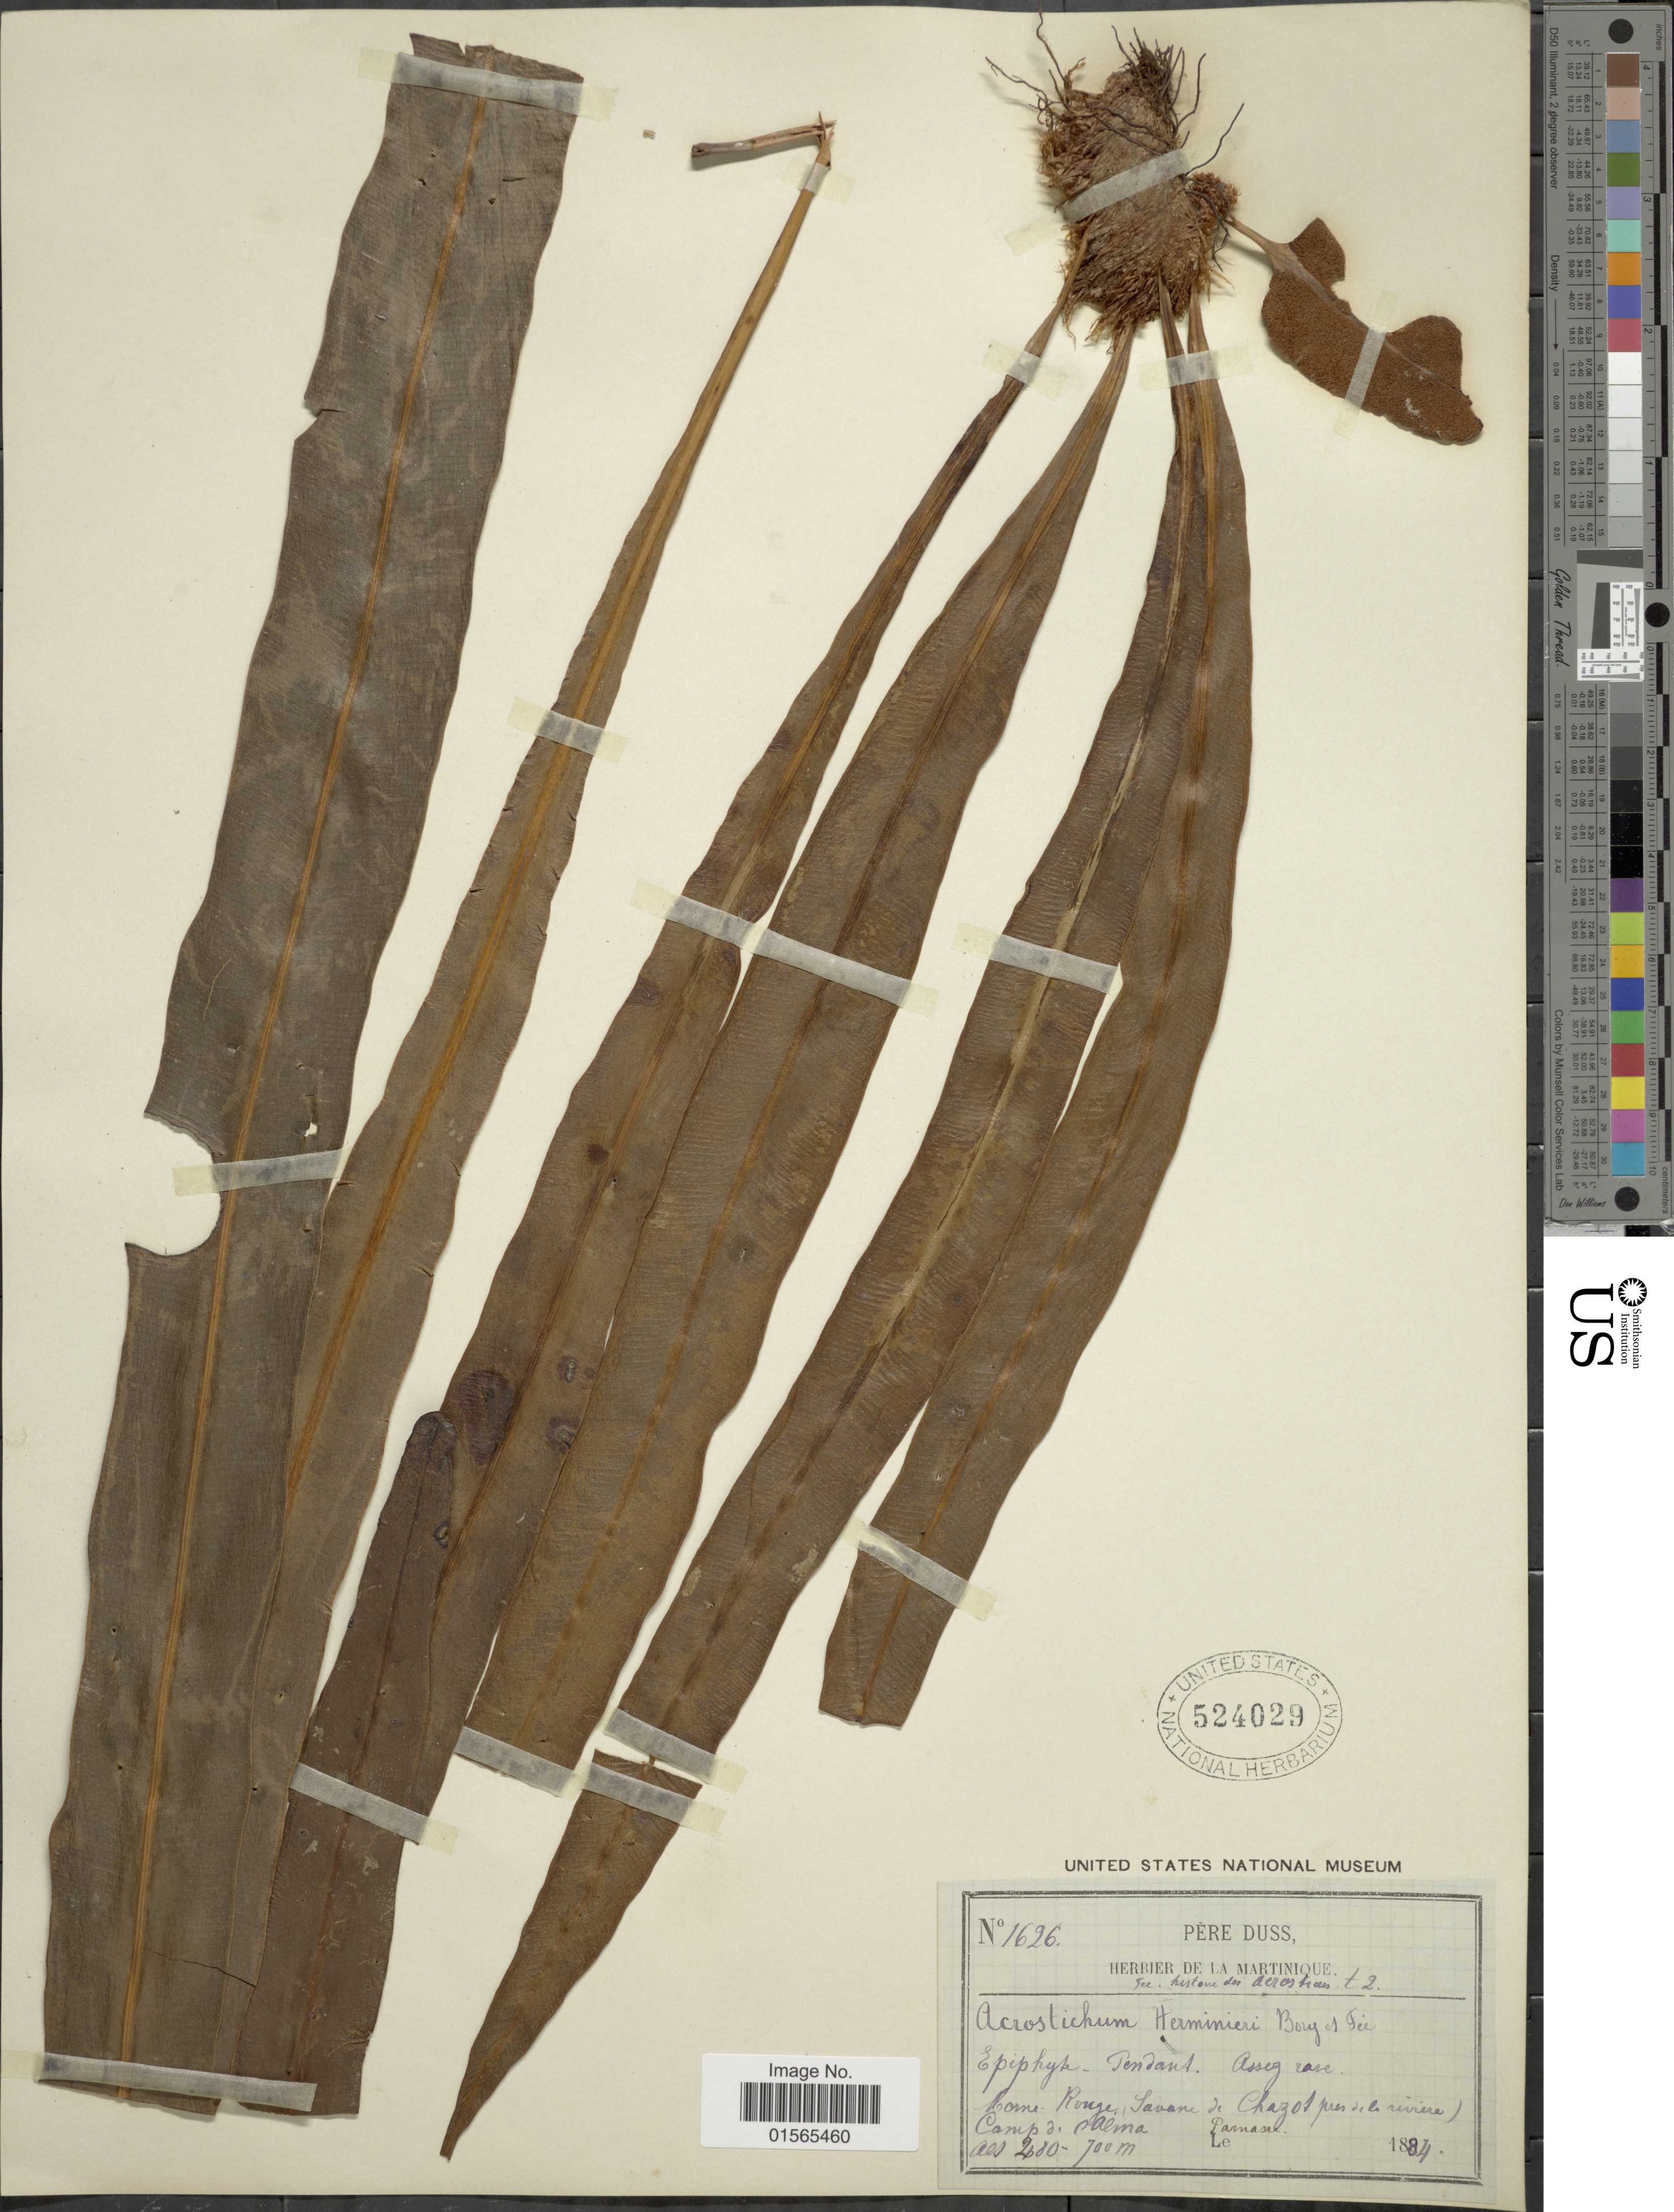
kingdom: Plantae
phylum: Tracheophyta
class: Polypodiopsida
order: Polypodiales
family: Dryopteridaceae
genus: Elaphoglossum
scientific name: Elaphoglossum herminieri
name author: (Bory & Fée) T. Moore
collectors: Père Duss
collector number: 1626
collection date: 1884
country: Martinique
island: Martinique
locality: Morne-Rouge (Savane de Chazot près de le riviere Camp del Alma, Parnasse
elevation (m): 480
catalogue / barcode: US 524029